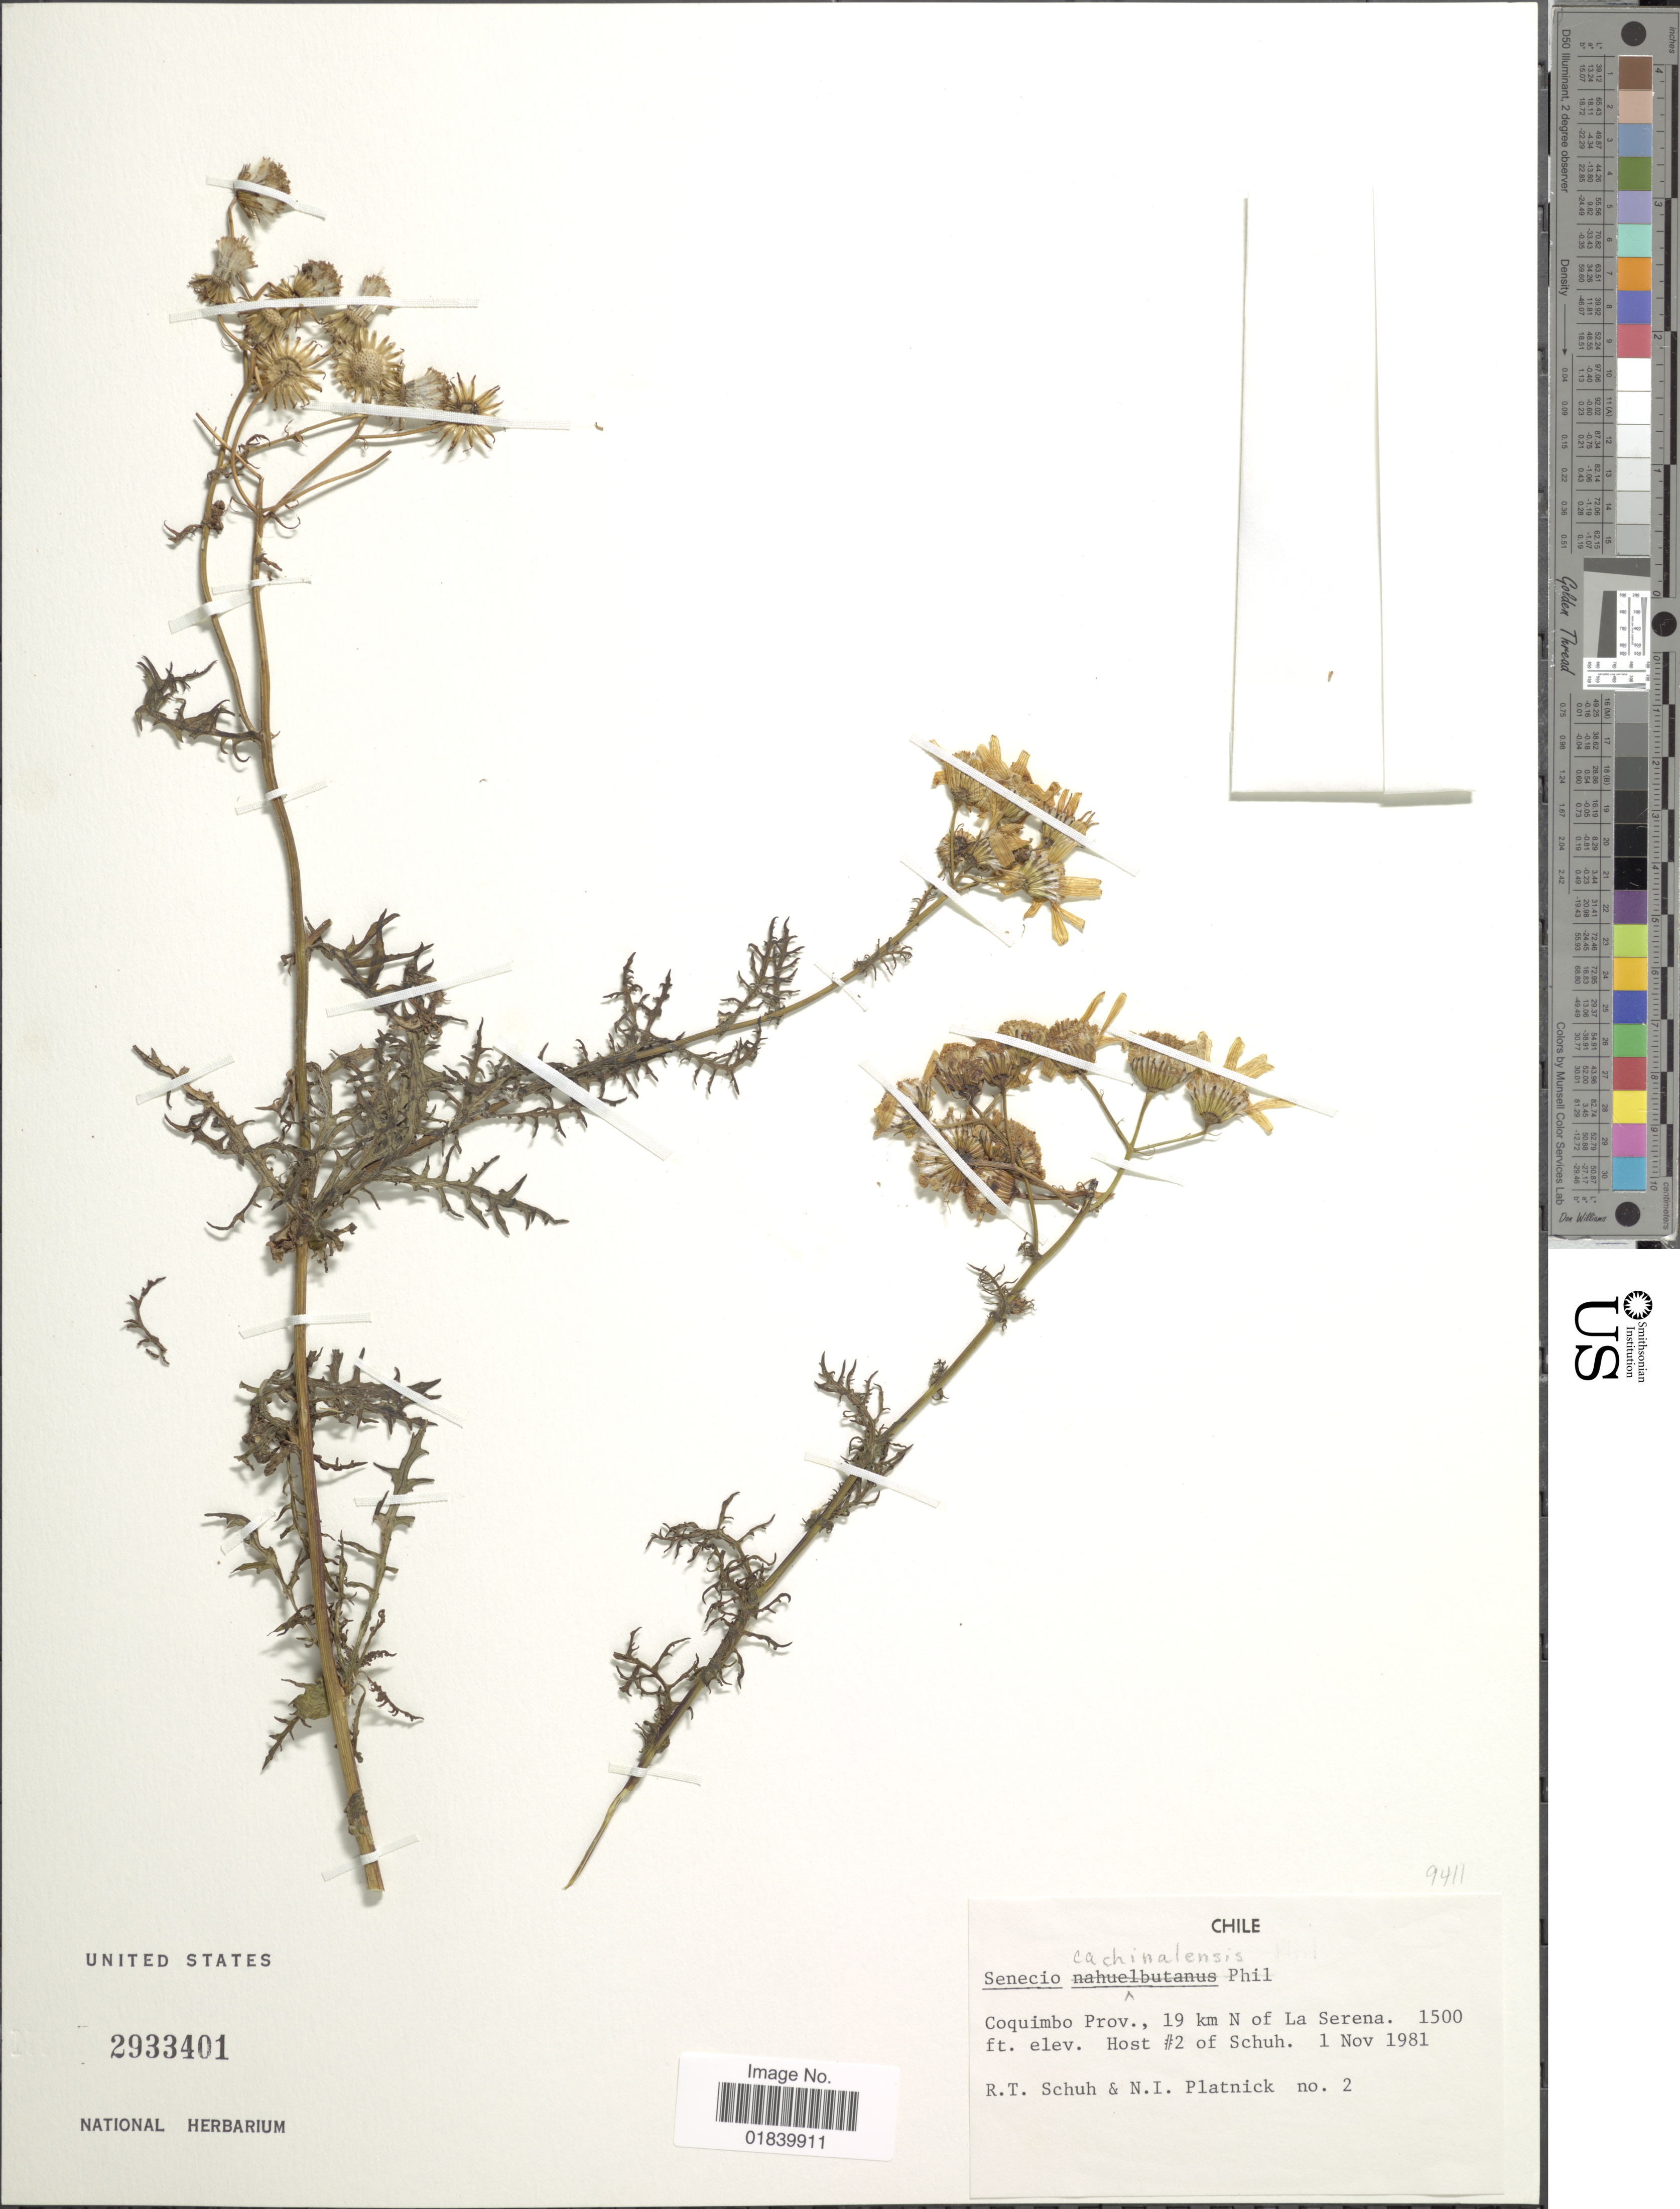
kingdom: Plantae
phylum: Tracheophyta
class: Magnoliopsida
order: Asterales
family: Asteraceae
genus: Senecio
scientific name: Senecio cachinalensis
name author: Phil.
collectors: R. Schuh & N. Platnick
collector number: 2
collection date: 1981-11-01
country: Chile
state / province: Coquimbo (IV)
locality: Coquimbo Prov., 19 km N of La Serena.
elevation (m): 457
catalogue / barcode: US 2933401